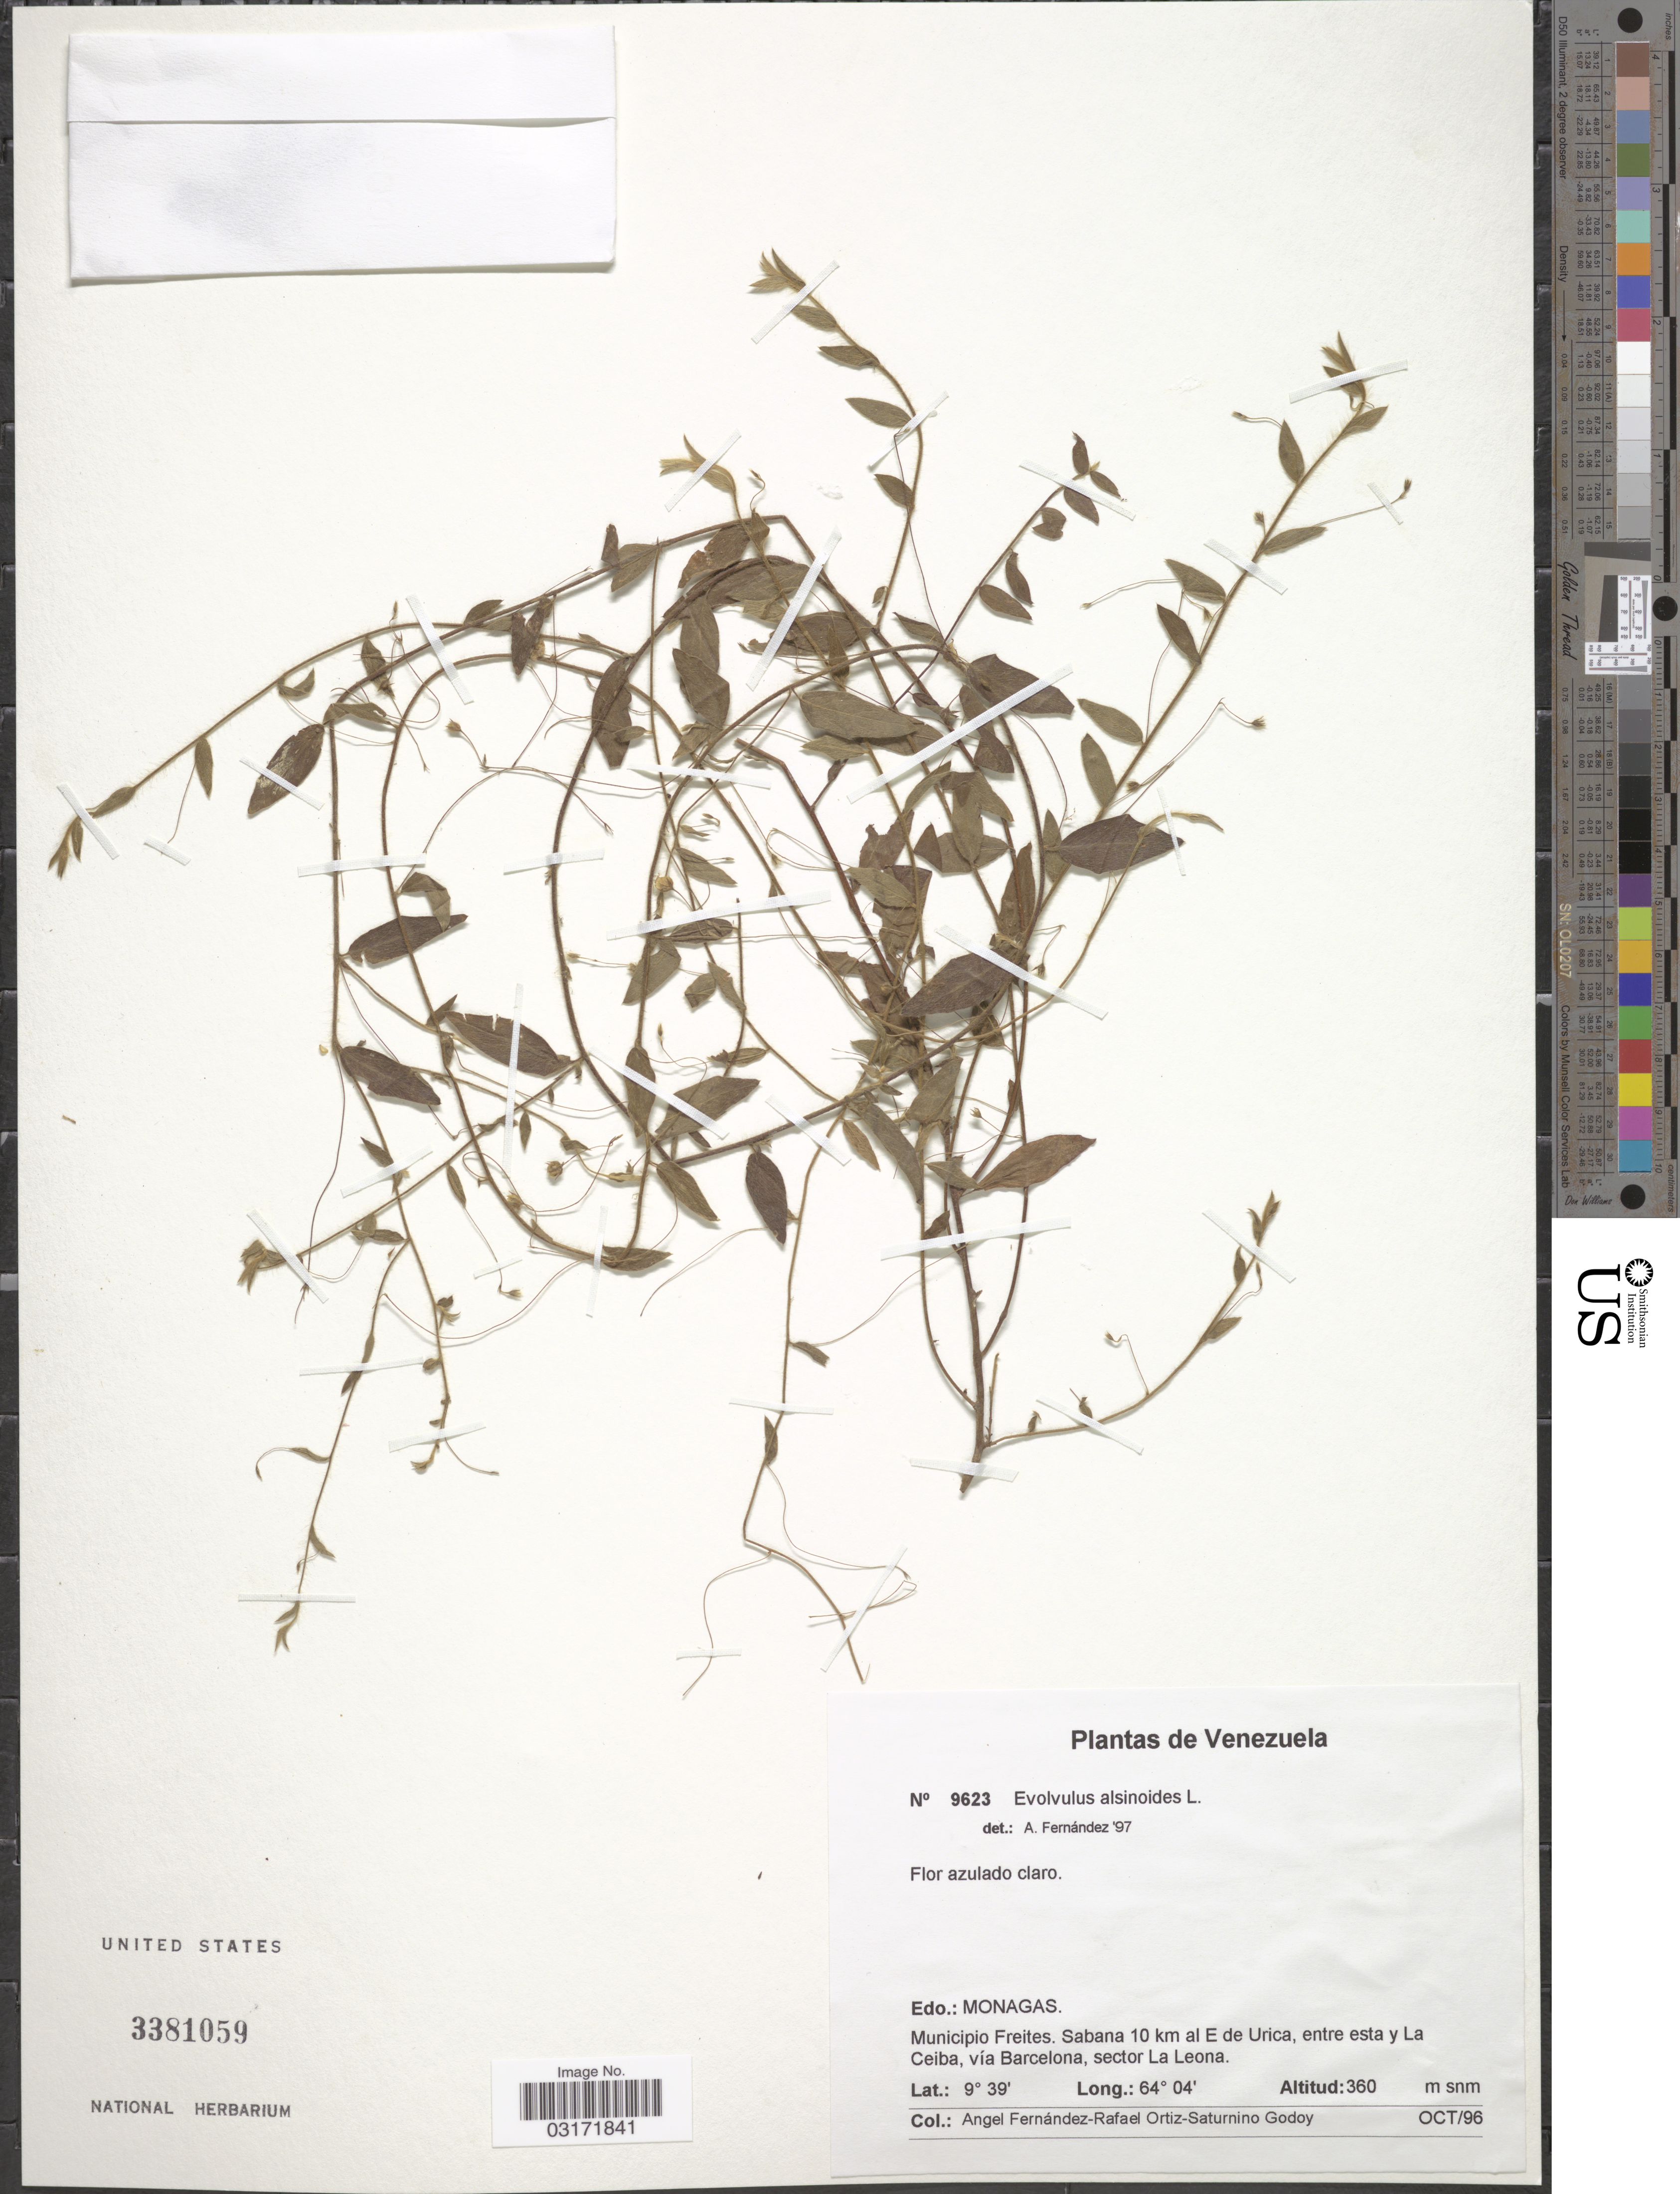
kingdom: Plantae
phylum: Tracheophyta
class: Magnoliopsida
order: Solanales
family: Convolvulaceae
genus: Evolvulus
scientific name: Evolvulus alsinoides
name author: (L.) L.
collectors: A. Fernández-Rafael & O. Saturnino Godoy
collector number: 9623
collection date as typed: Transcribed d/m/y: /10/96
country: Venezuela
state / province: Monagas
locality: Municipio Freites. Sabana 10 km la E de Urica, entre esta y La Ceiba, vía Barcelona, sector La Leona.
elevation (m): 360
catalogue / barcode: US 3381059